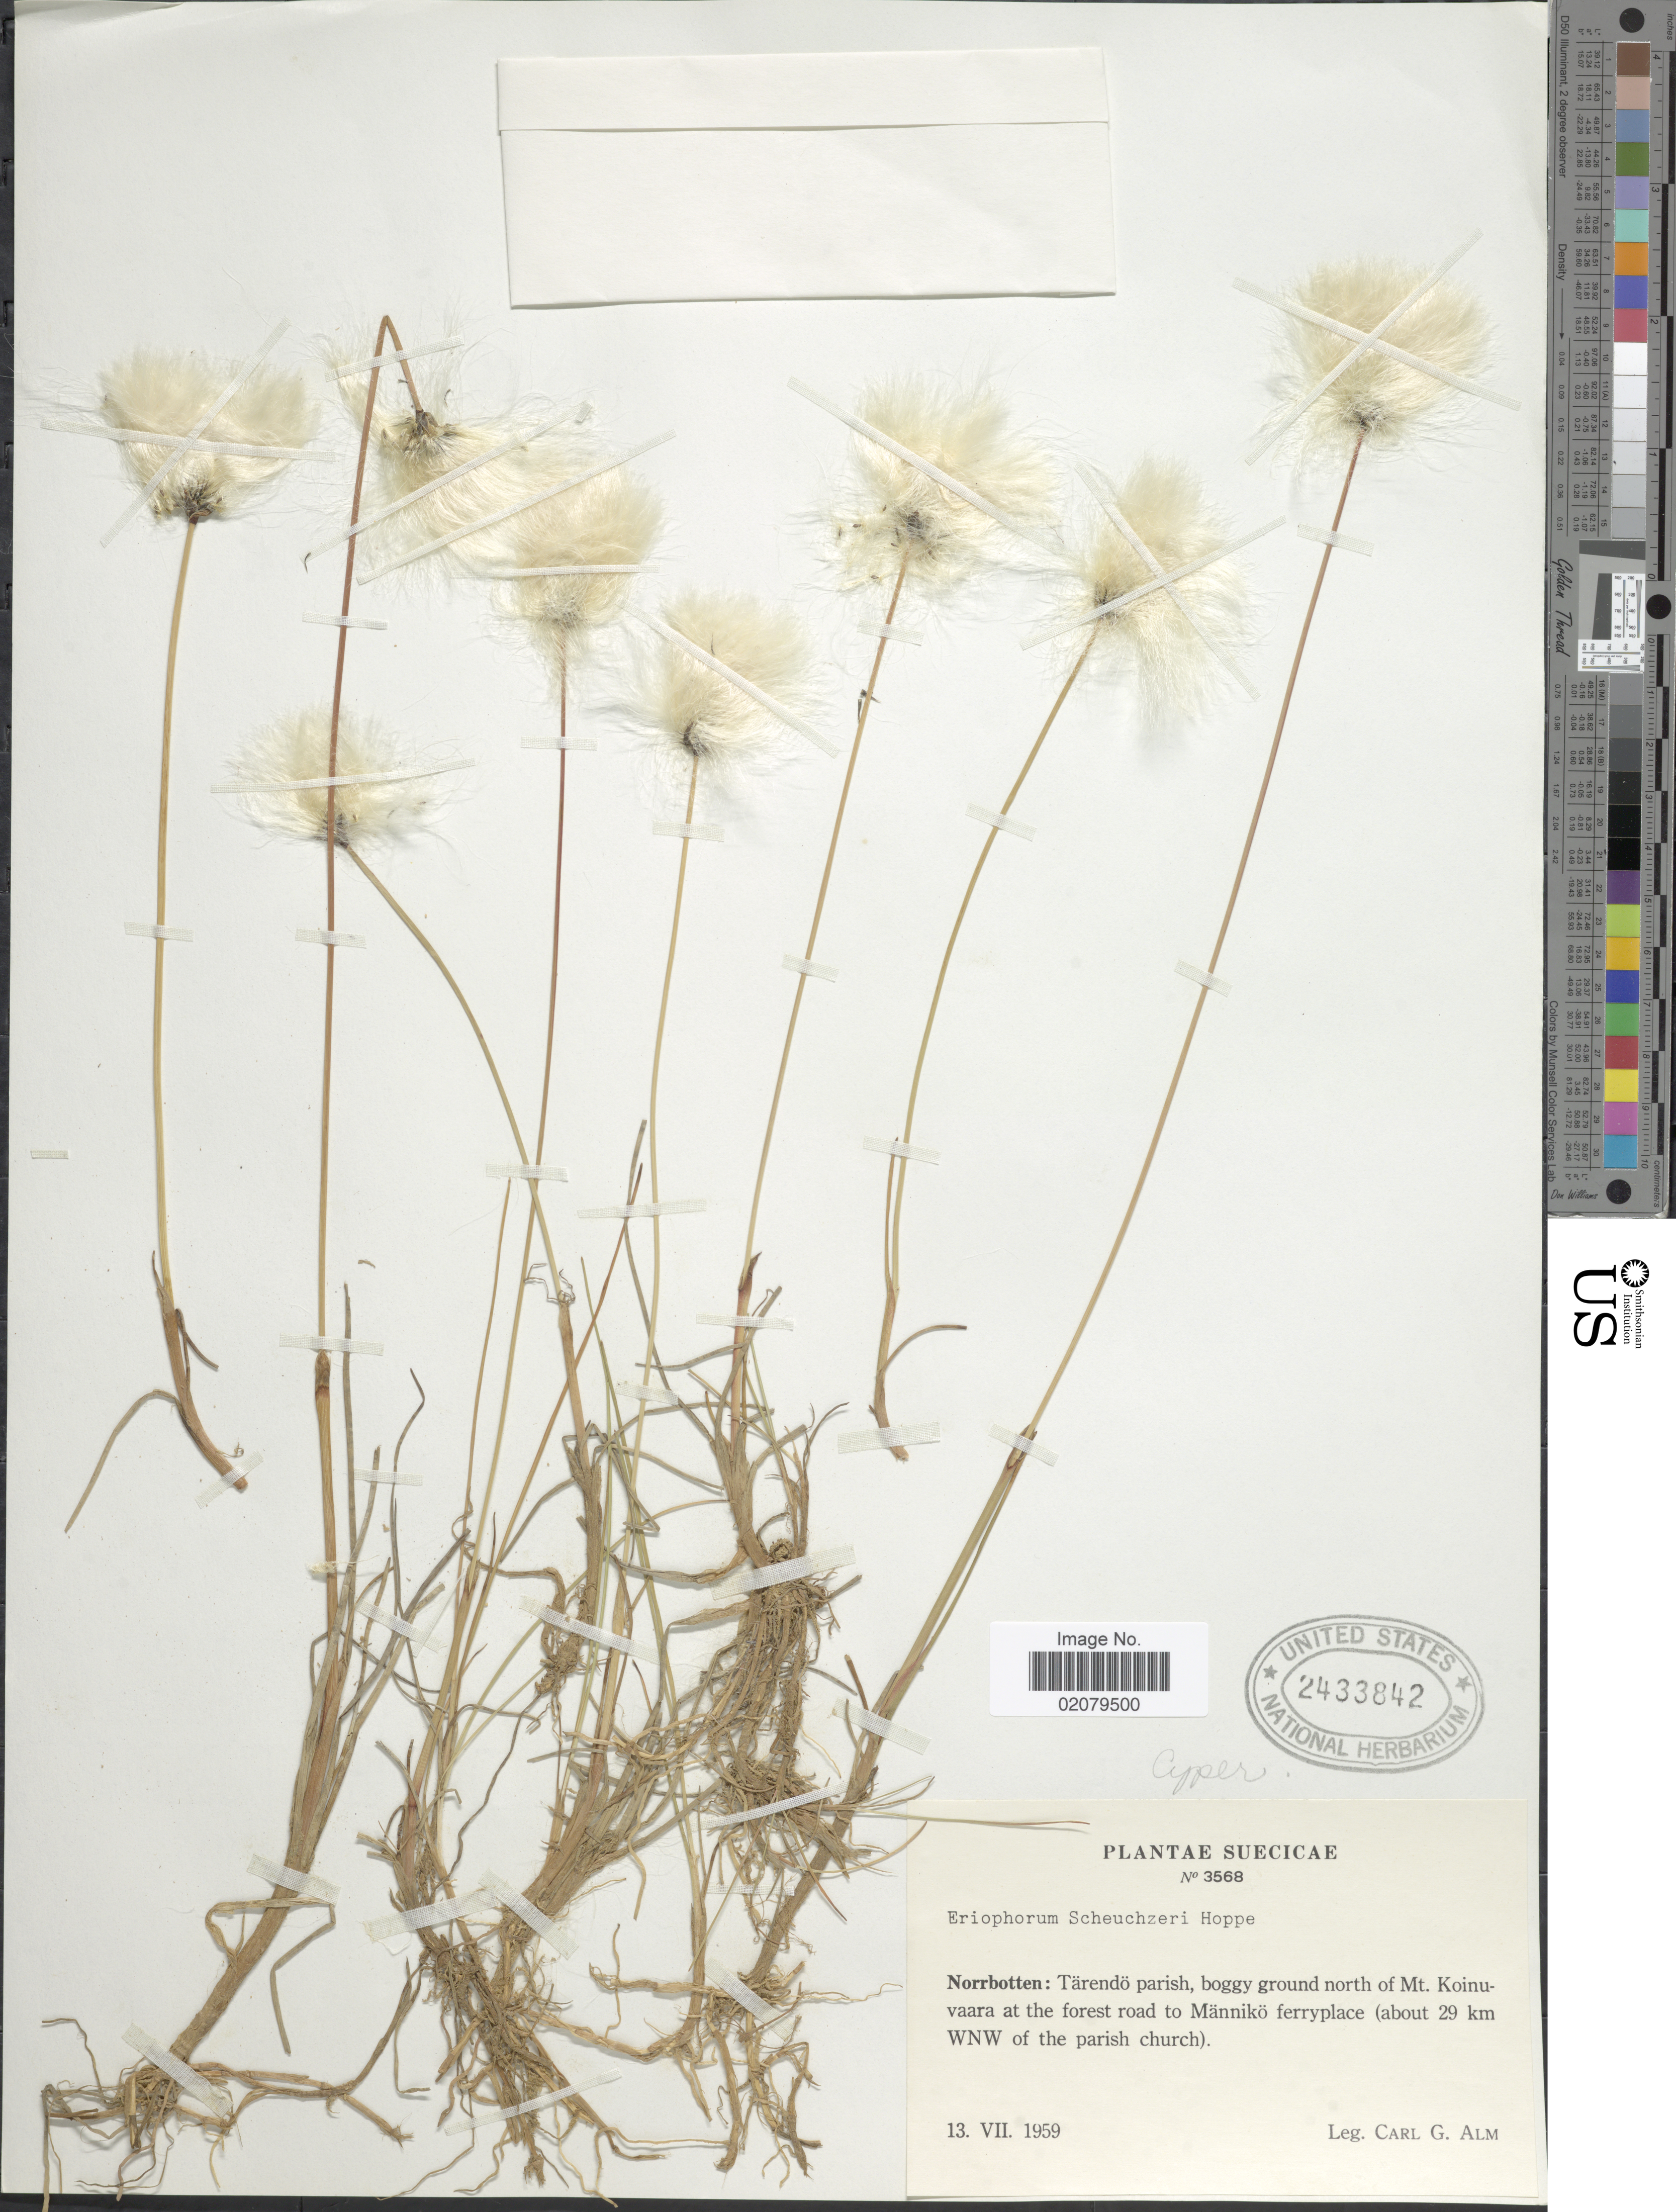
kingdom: Plantae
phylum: Tracheophyta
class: Liliopsida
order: Poales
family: Cyperaceae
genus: Eriophorum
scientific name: Eriophorum scheuchzeri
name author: Hoppe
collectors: C. G. Alm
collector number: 3568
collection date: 1959-07-13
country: Sweden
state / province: Norrbotten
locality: Norrbotten: Tarendo parish, boggy ground north of Mt. Koinuvaara at the forest road to Manniko ferryplace ( about 29 km WNW of the parish church)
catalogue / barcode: US 2433842